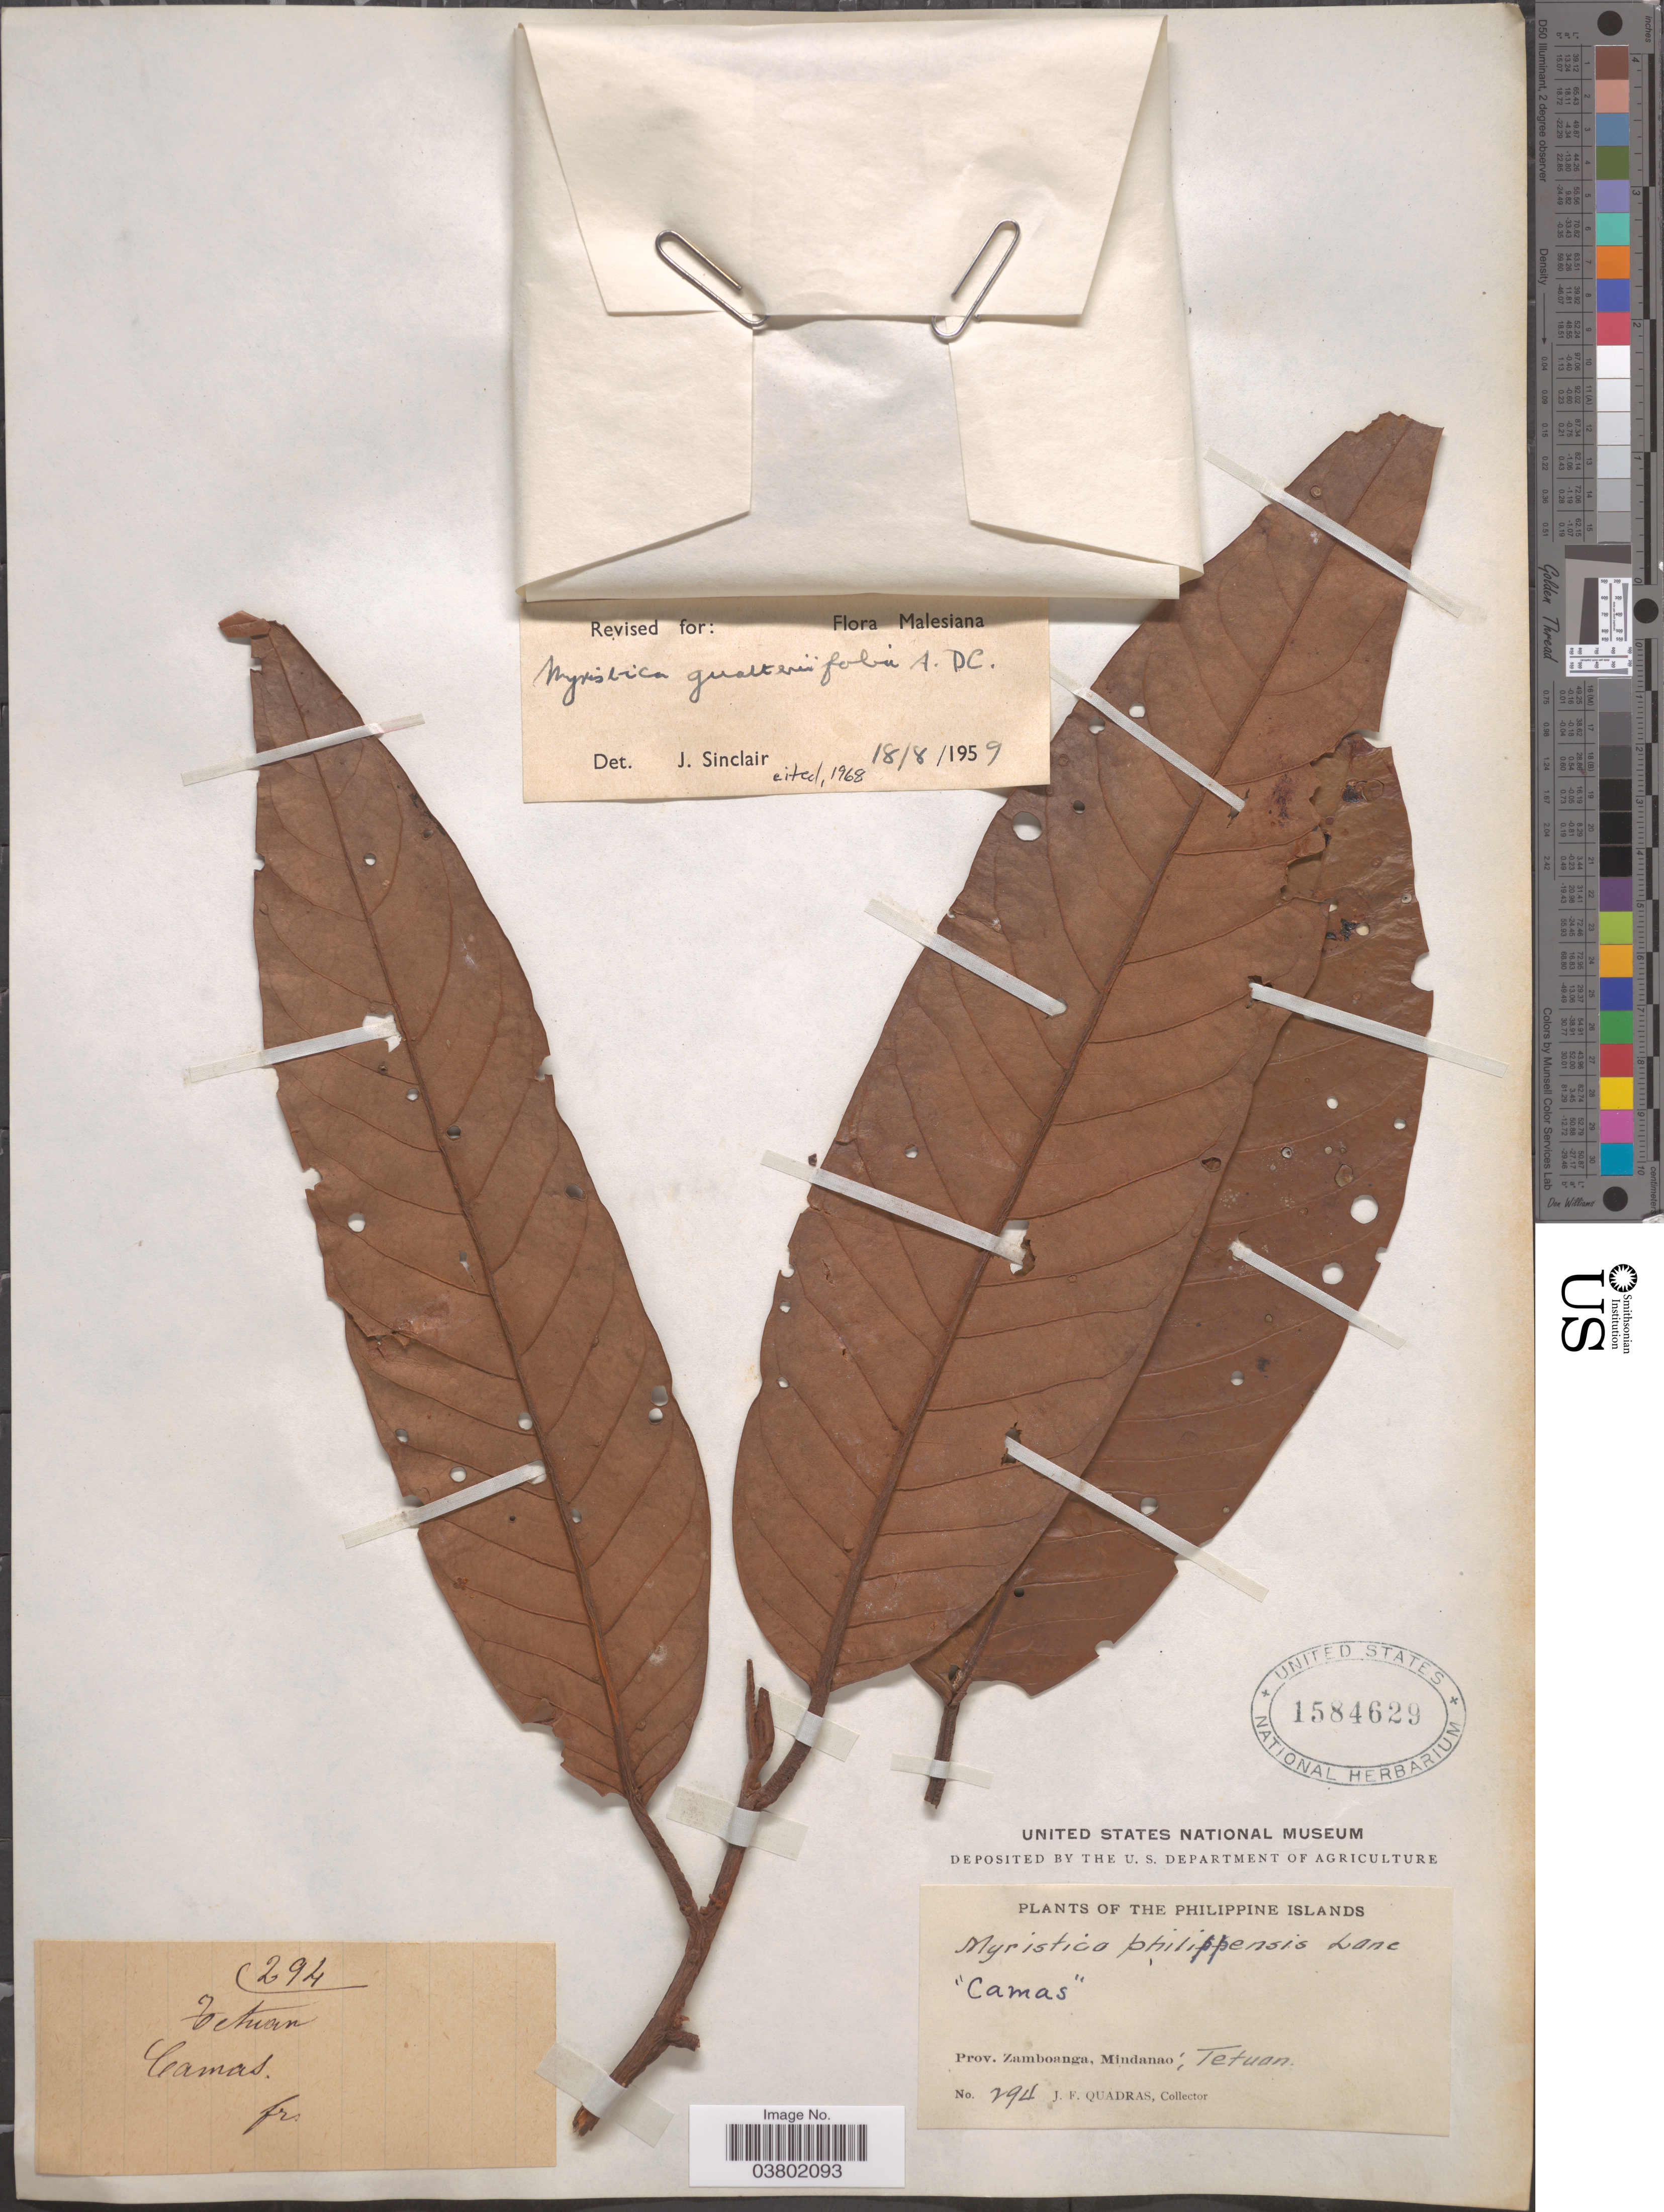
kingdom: Plantae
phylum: Tracheophyta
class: Magnoliopsida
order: Magnoliales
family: Myristicaceae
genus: Myristica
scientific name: Myristica guatteriifolia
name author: A. DC.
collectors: J. Quadras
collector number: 294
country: Philippines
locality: Philippine Islands. Prov. Zambaoanga, Mindanao; Tetuan.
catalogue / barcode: US 1584629